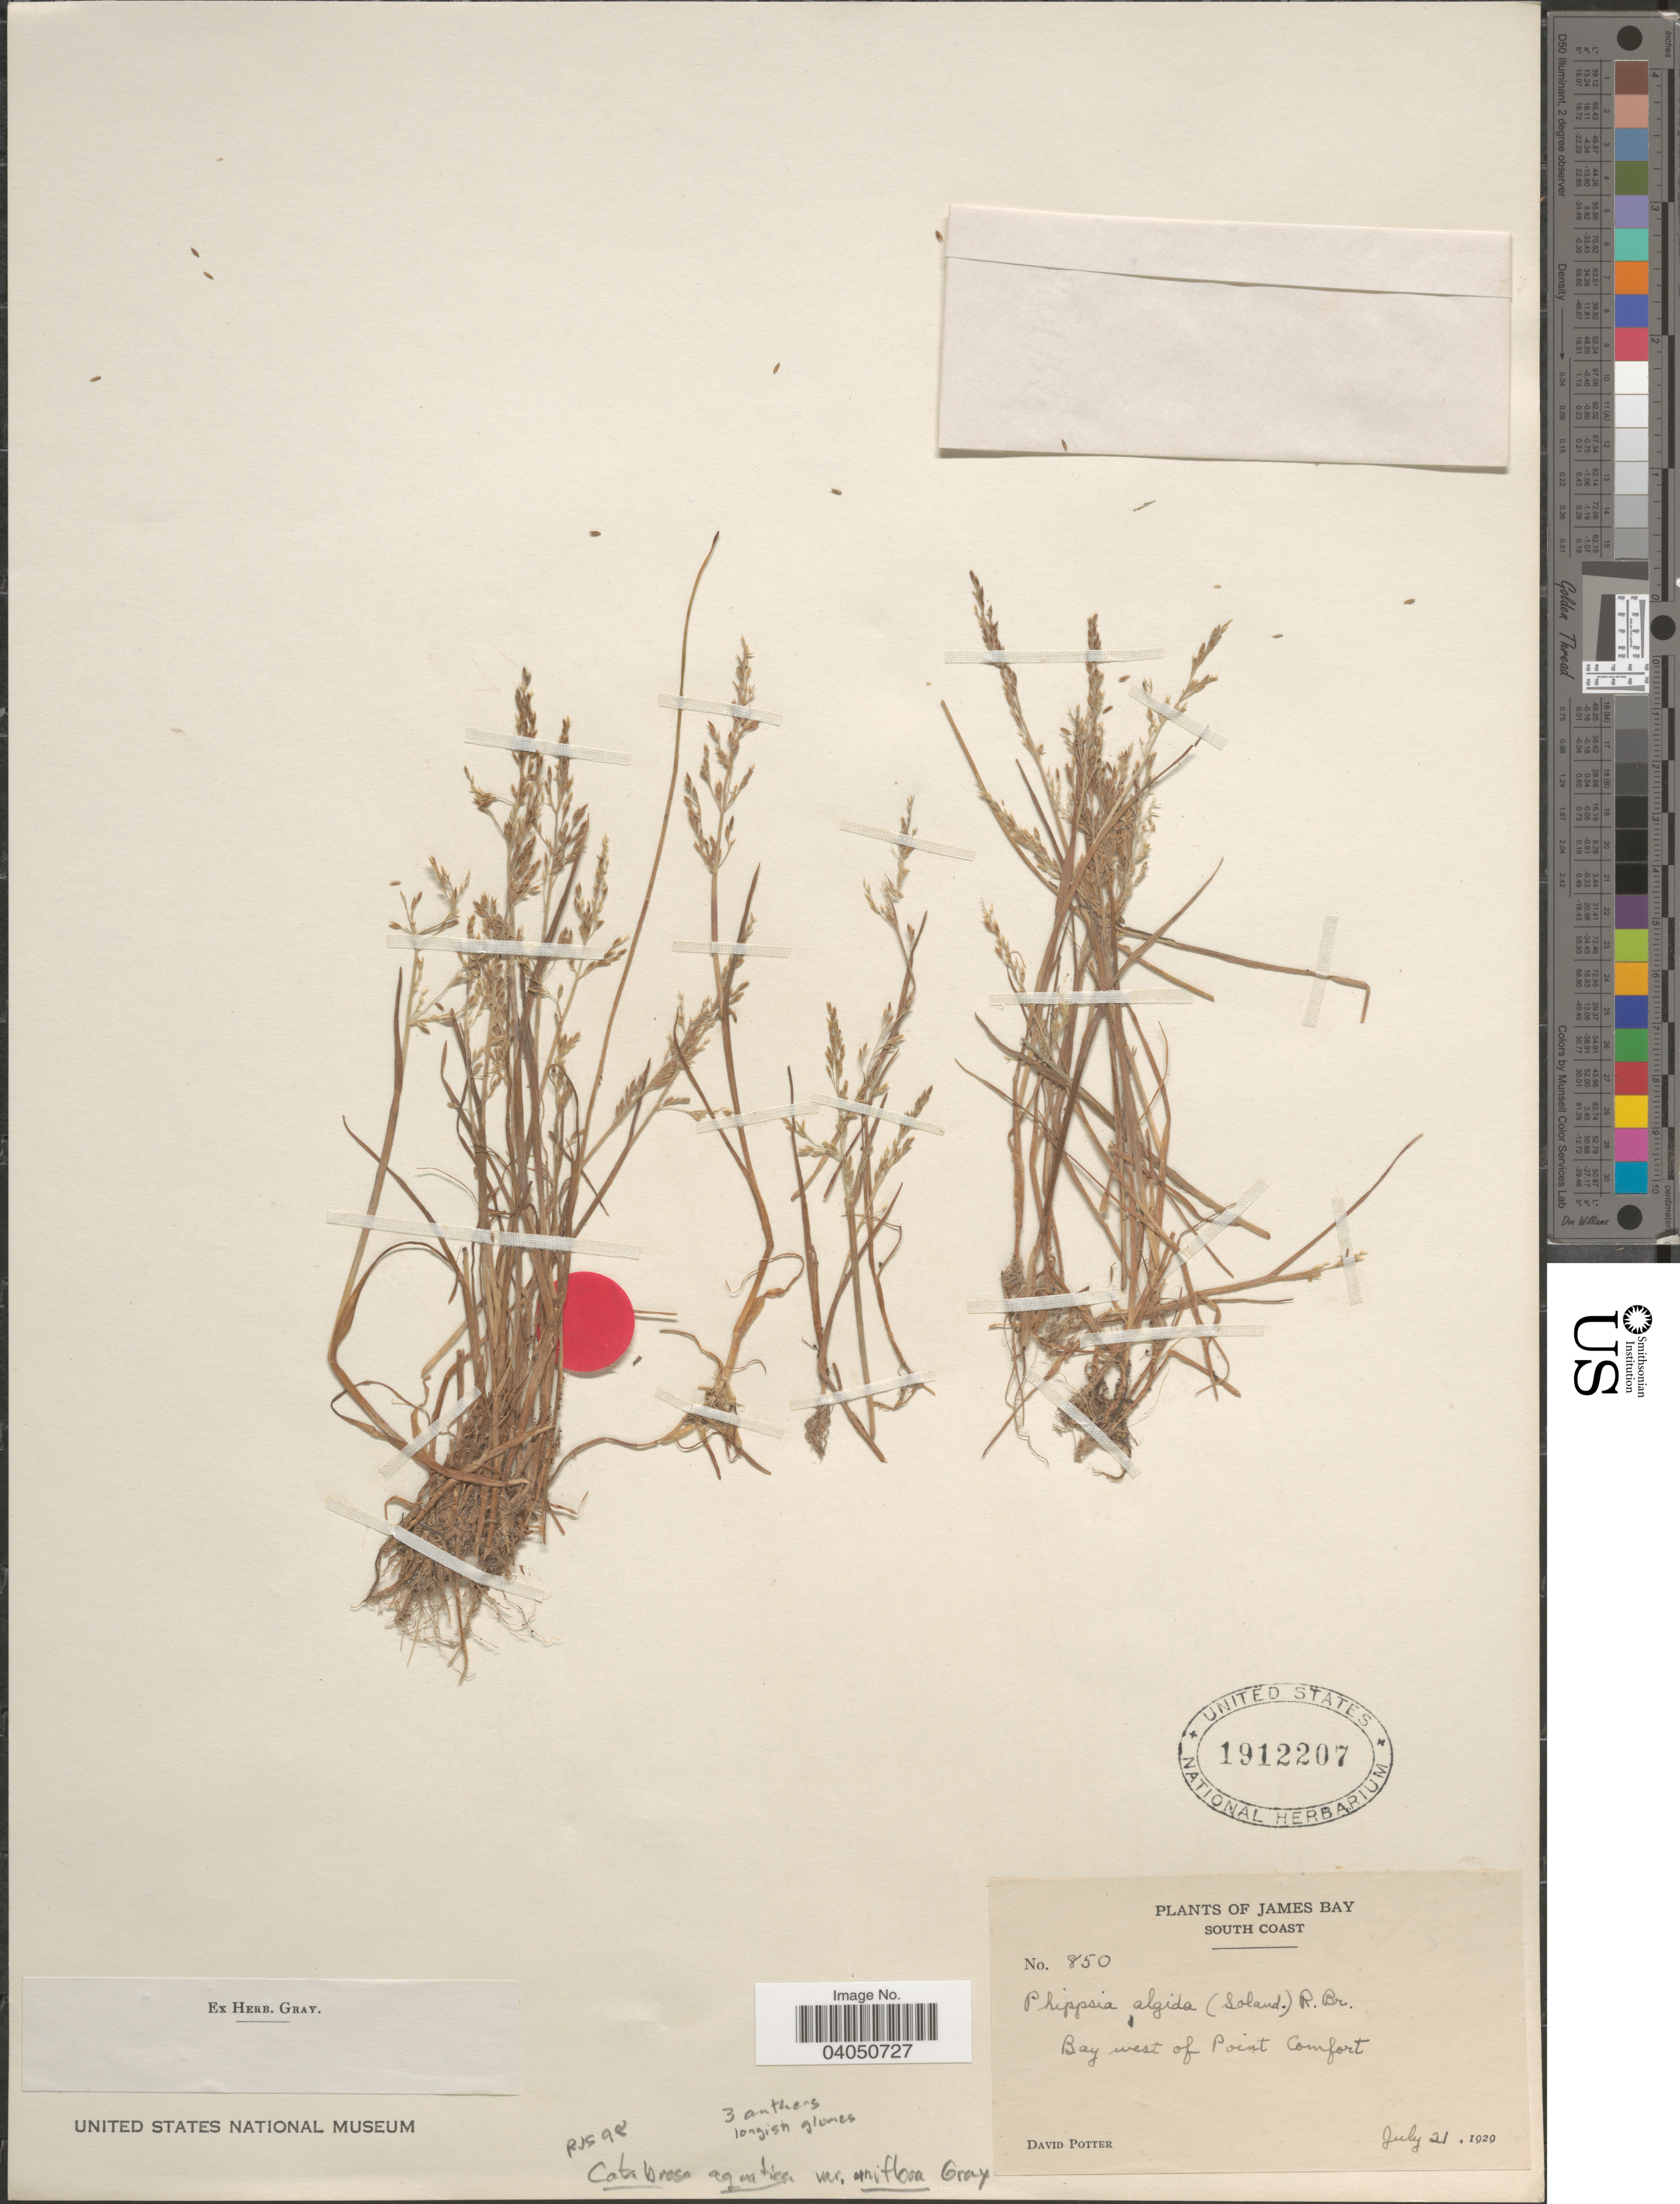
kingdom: Plantae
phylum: Tracheophyta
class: Liliopsida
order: Poales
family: Poaceae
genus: Catabrosa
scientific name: Catabrosa aquatica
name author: (L.) P. Beauv.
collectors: D. Potter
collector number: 850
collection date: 1929-07-21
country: Canada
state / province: Quebec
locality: James Bay. South Coast. Bay west of Point Comfort.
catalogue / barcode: US 1912207